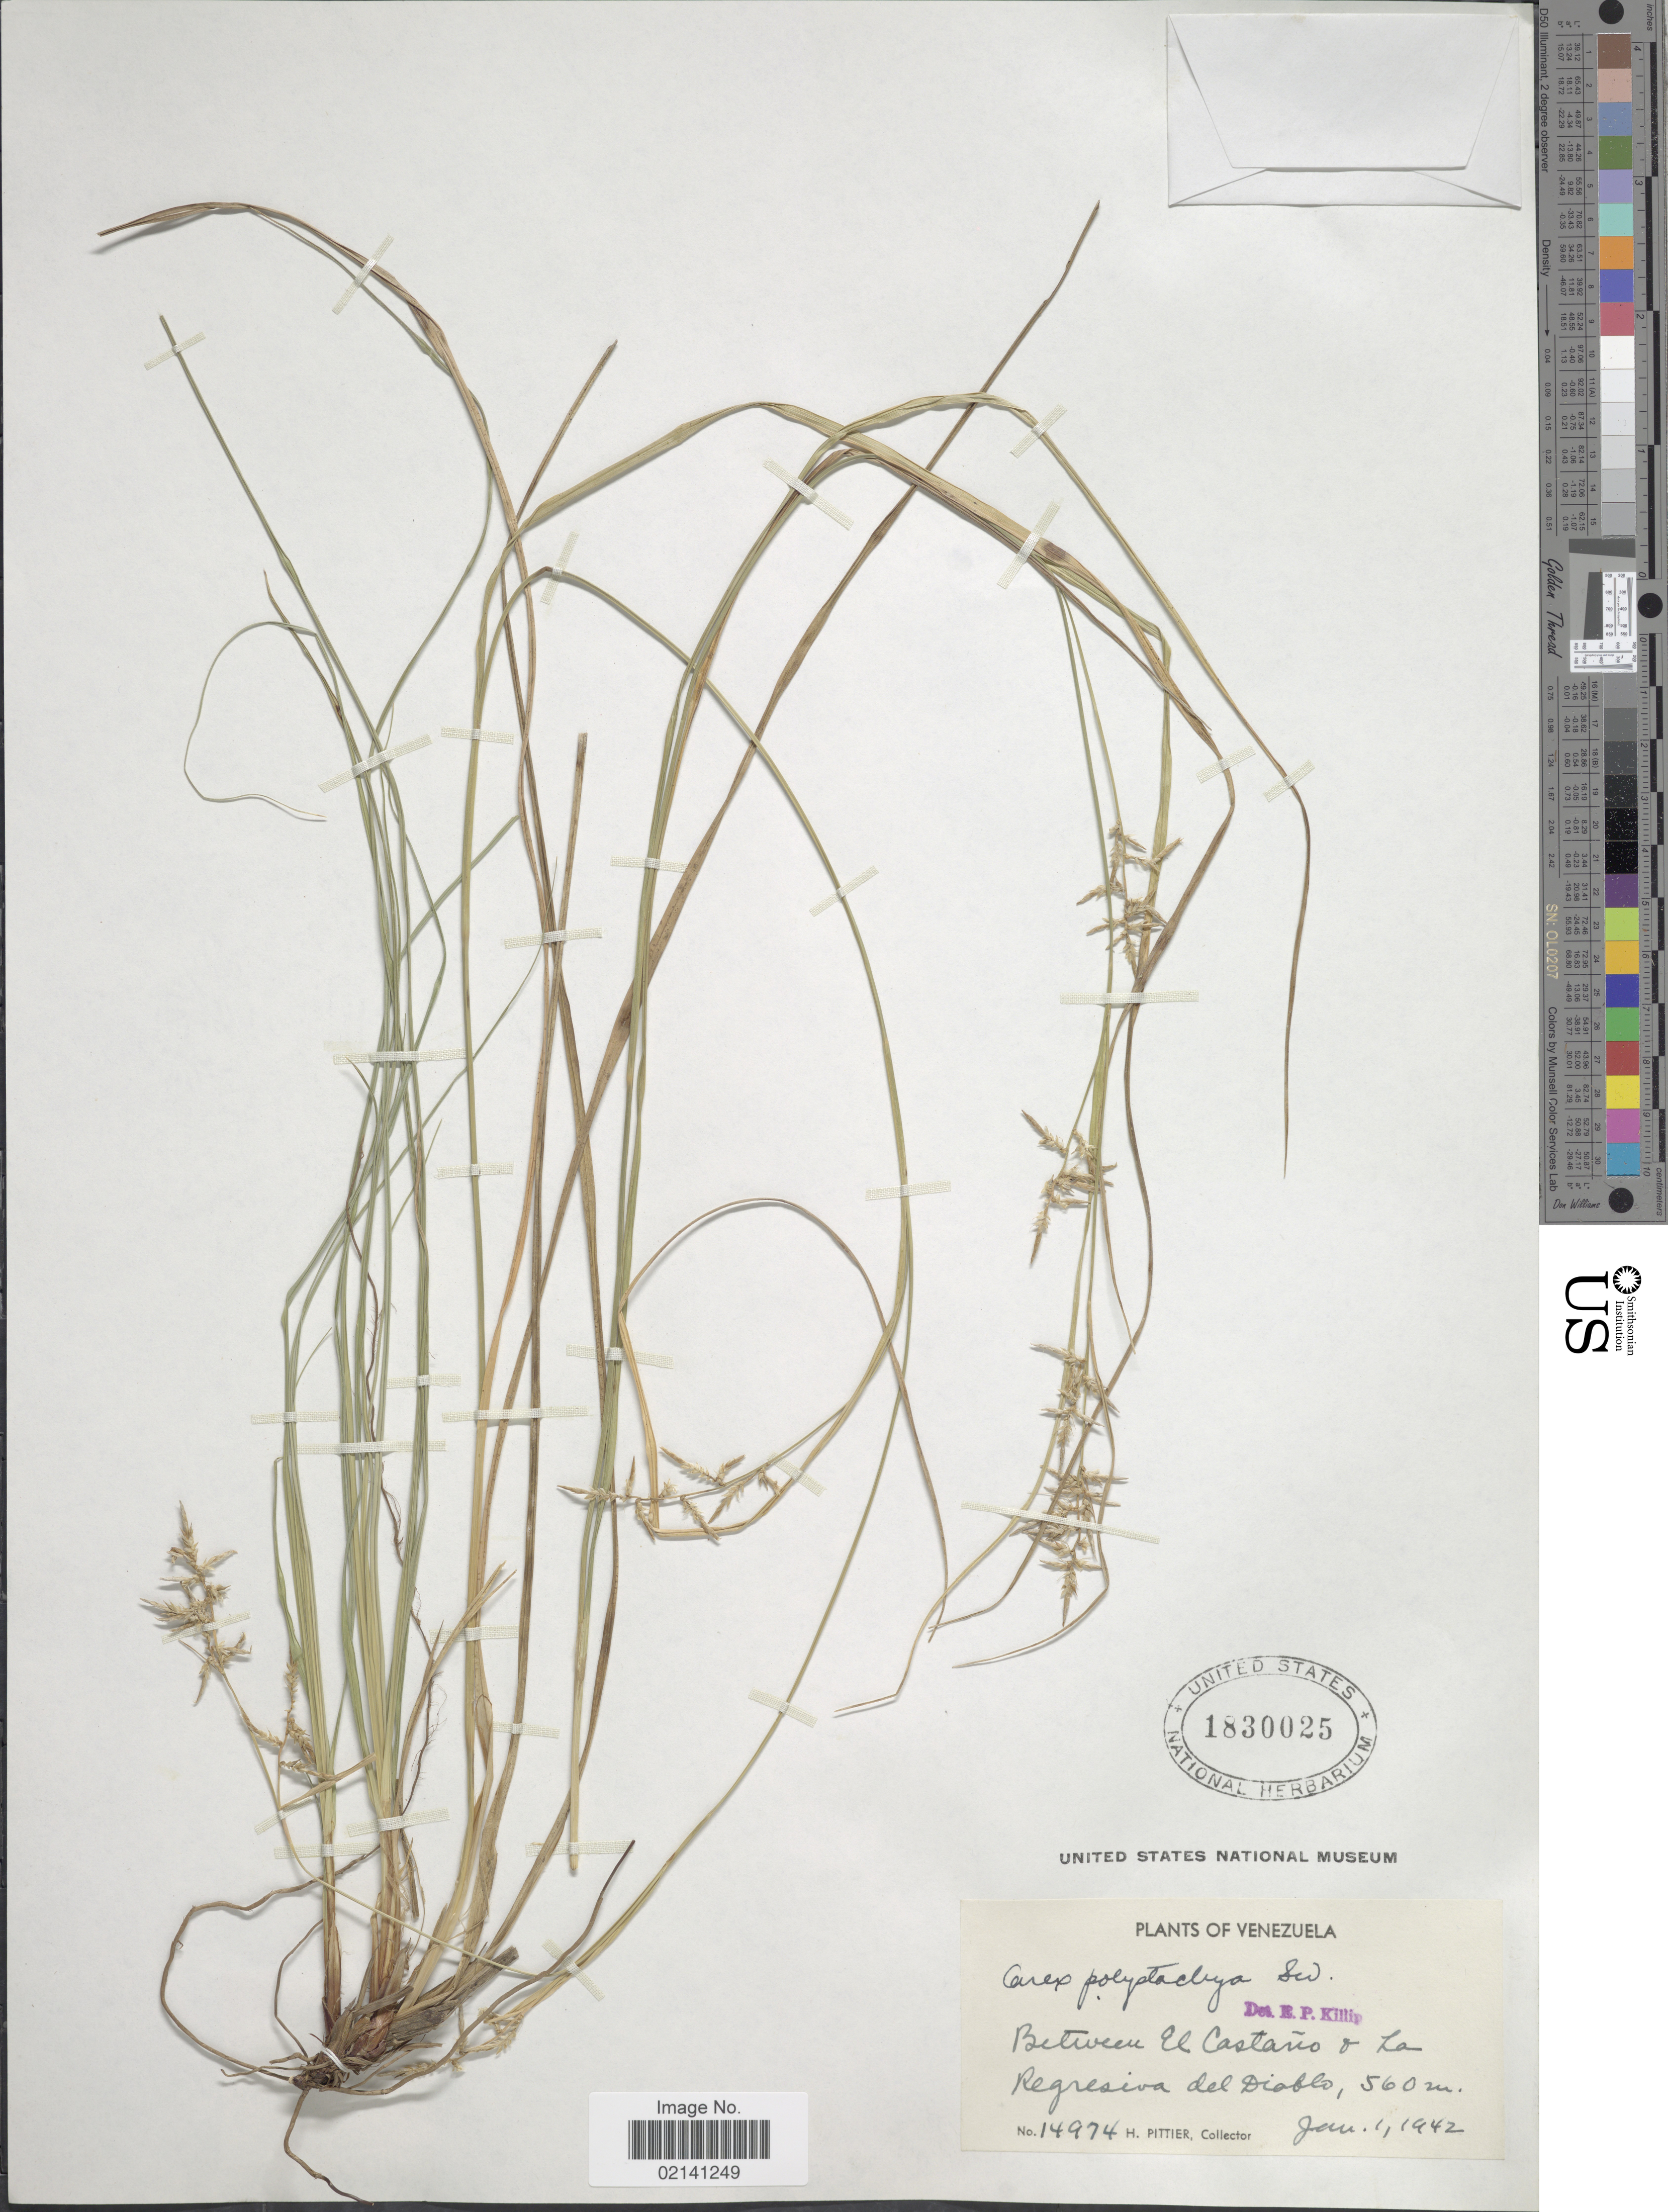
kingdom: Plantae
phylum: Tracheophyta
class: Liliopsida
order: Poales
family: Cyperaceae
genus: Carex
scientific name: Carex polystachya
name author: Sw. ex Wahlenb.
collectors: H. F. Pittier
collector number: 14974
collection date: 1942-01-01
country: Venezuela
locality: Between El Castano & La Regresiva del Diablo.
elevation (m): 560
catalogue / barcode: US 1830025